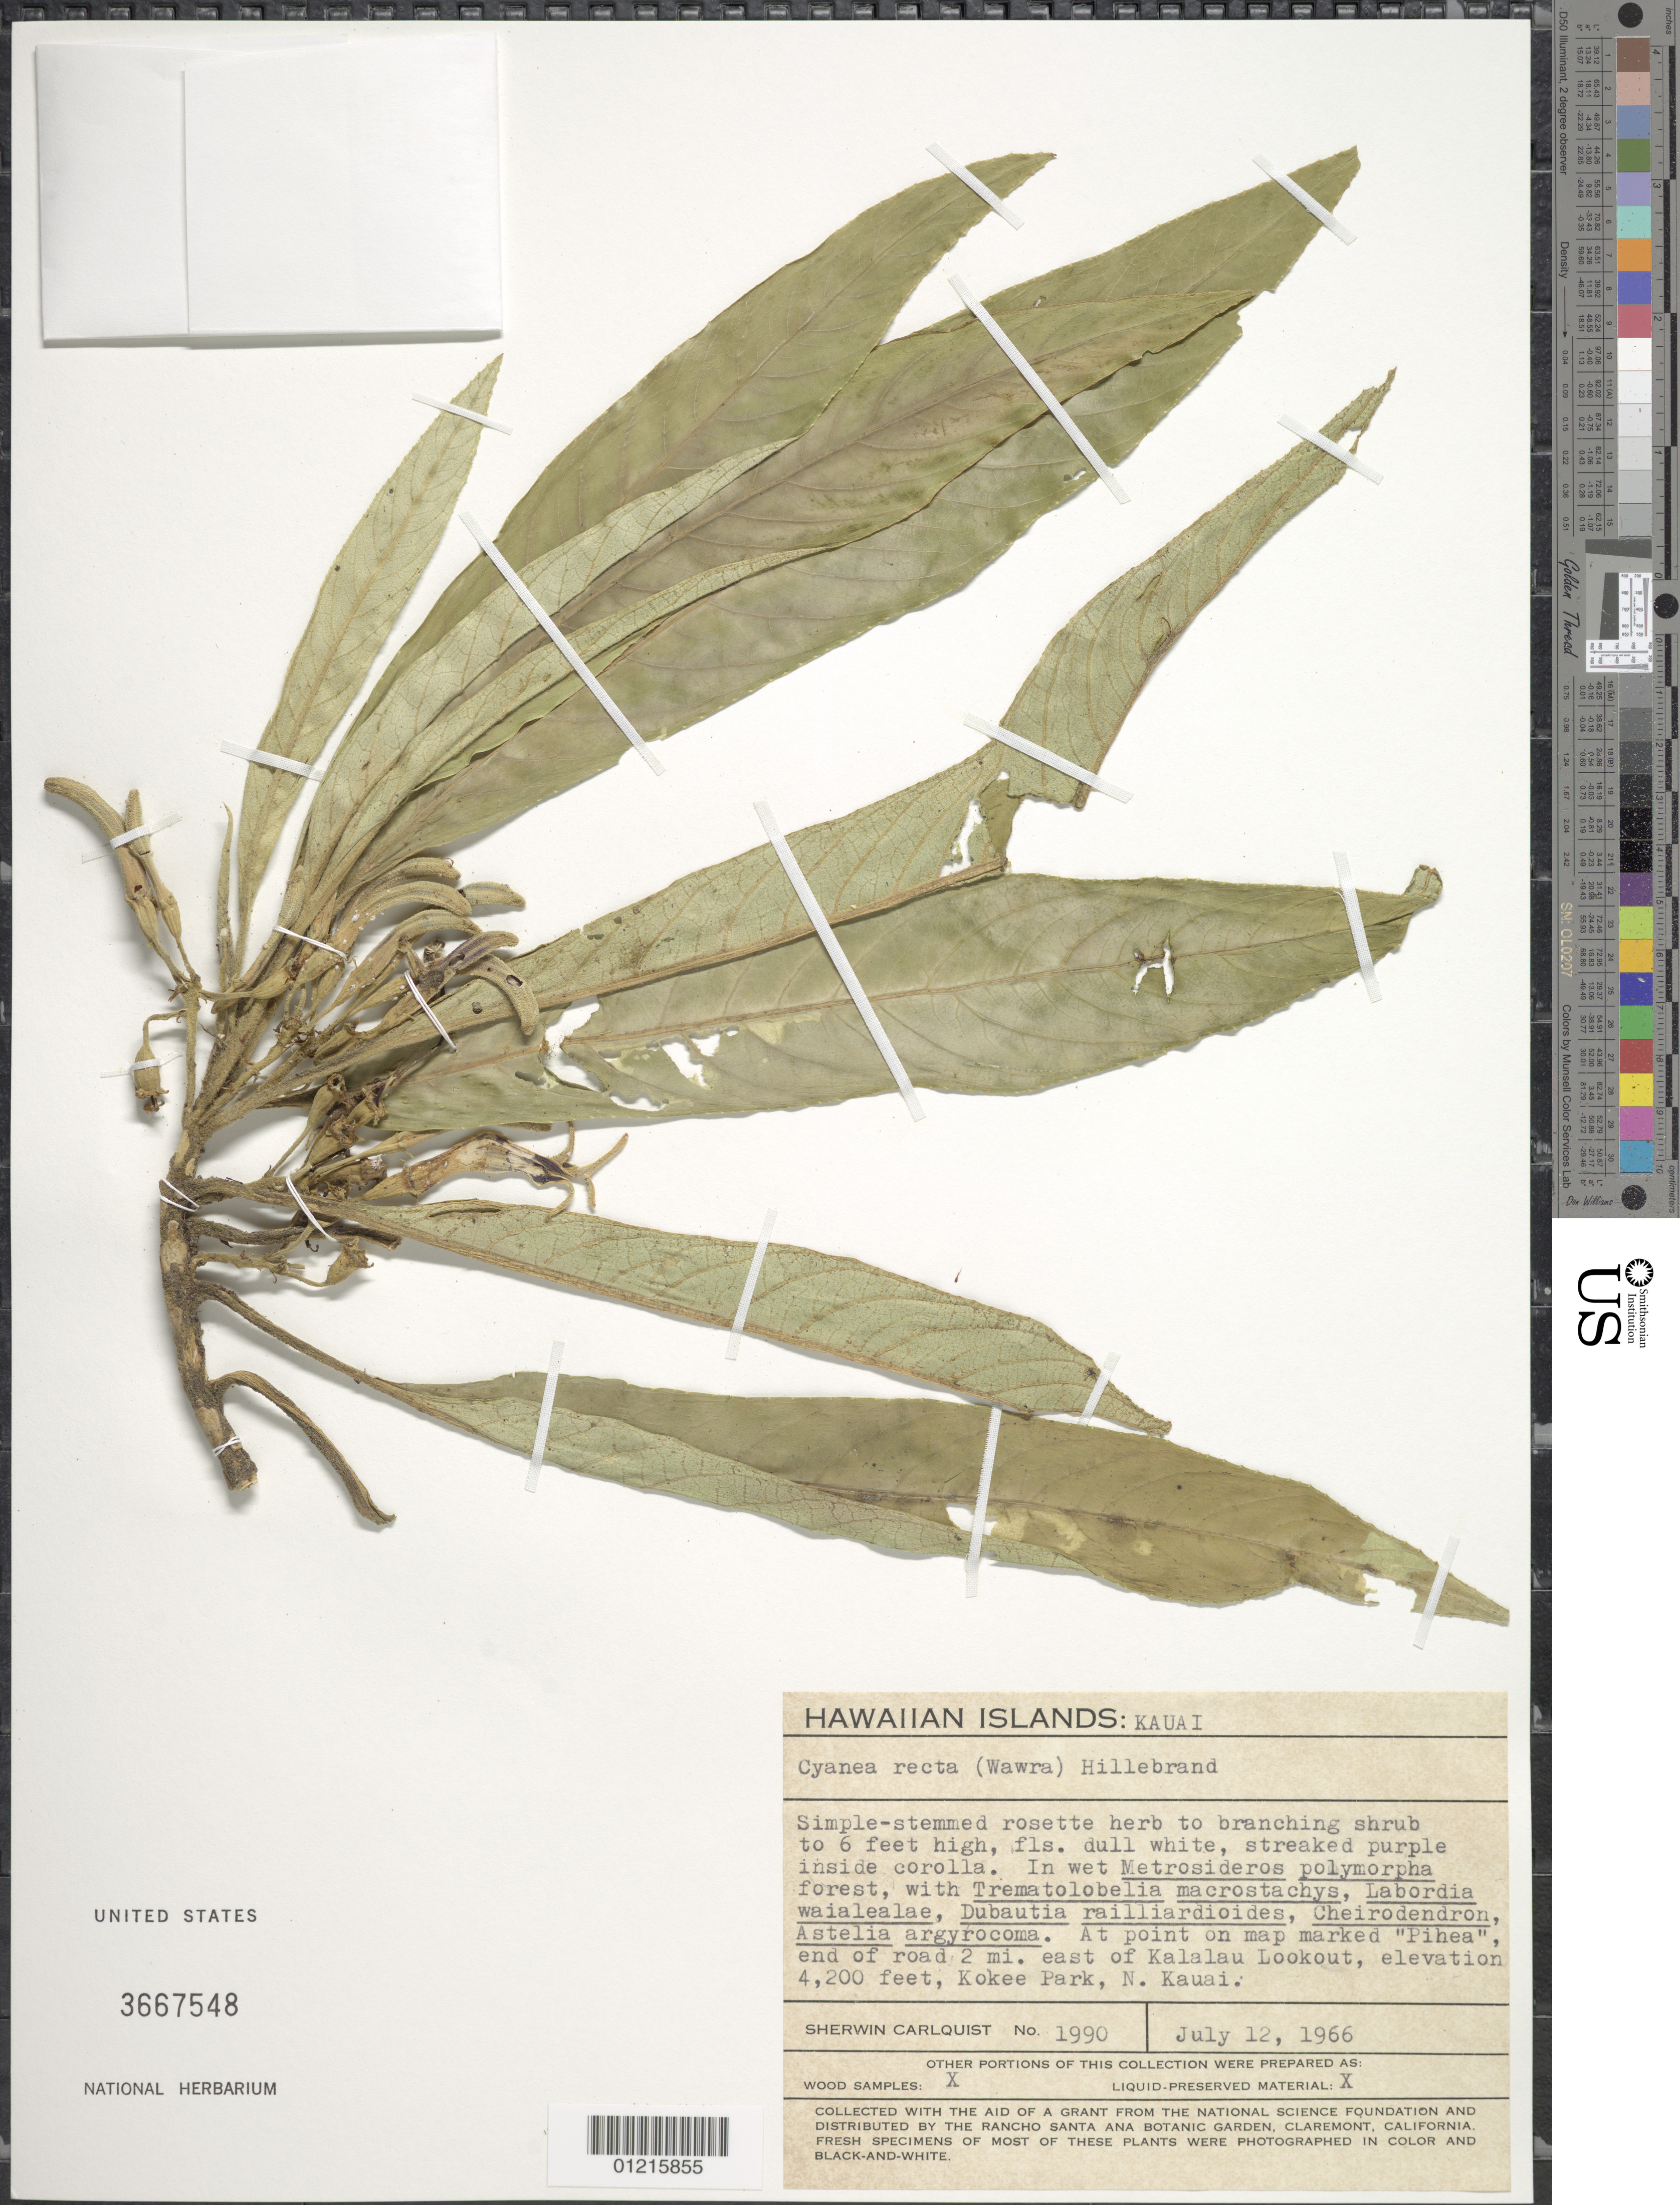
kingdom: Plantae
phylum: Tracheophyta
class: Magnoliopsida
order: Asterales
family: Campanulaceae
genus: Cyanea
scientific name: Cyanea recta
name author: (Wawra) Hillebr.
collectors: S. Carlquist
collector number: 1990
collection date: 1966-07-12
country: United States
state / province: Hawaii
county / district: Kauai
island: Kaua'i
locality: N. Kauai, Kokee Park, at point on map marked "Pihea", end of road 2 mi. east of Kalalau Lookout.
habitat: Wet forest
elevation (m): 1280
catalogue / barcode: US 3667548